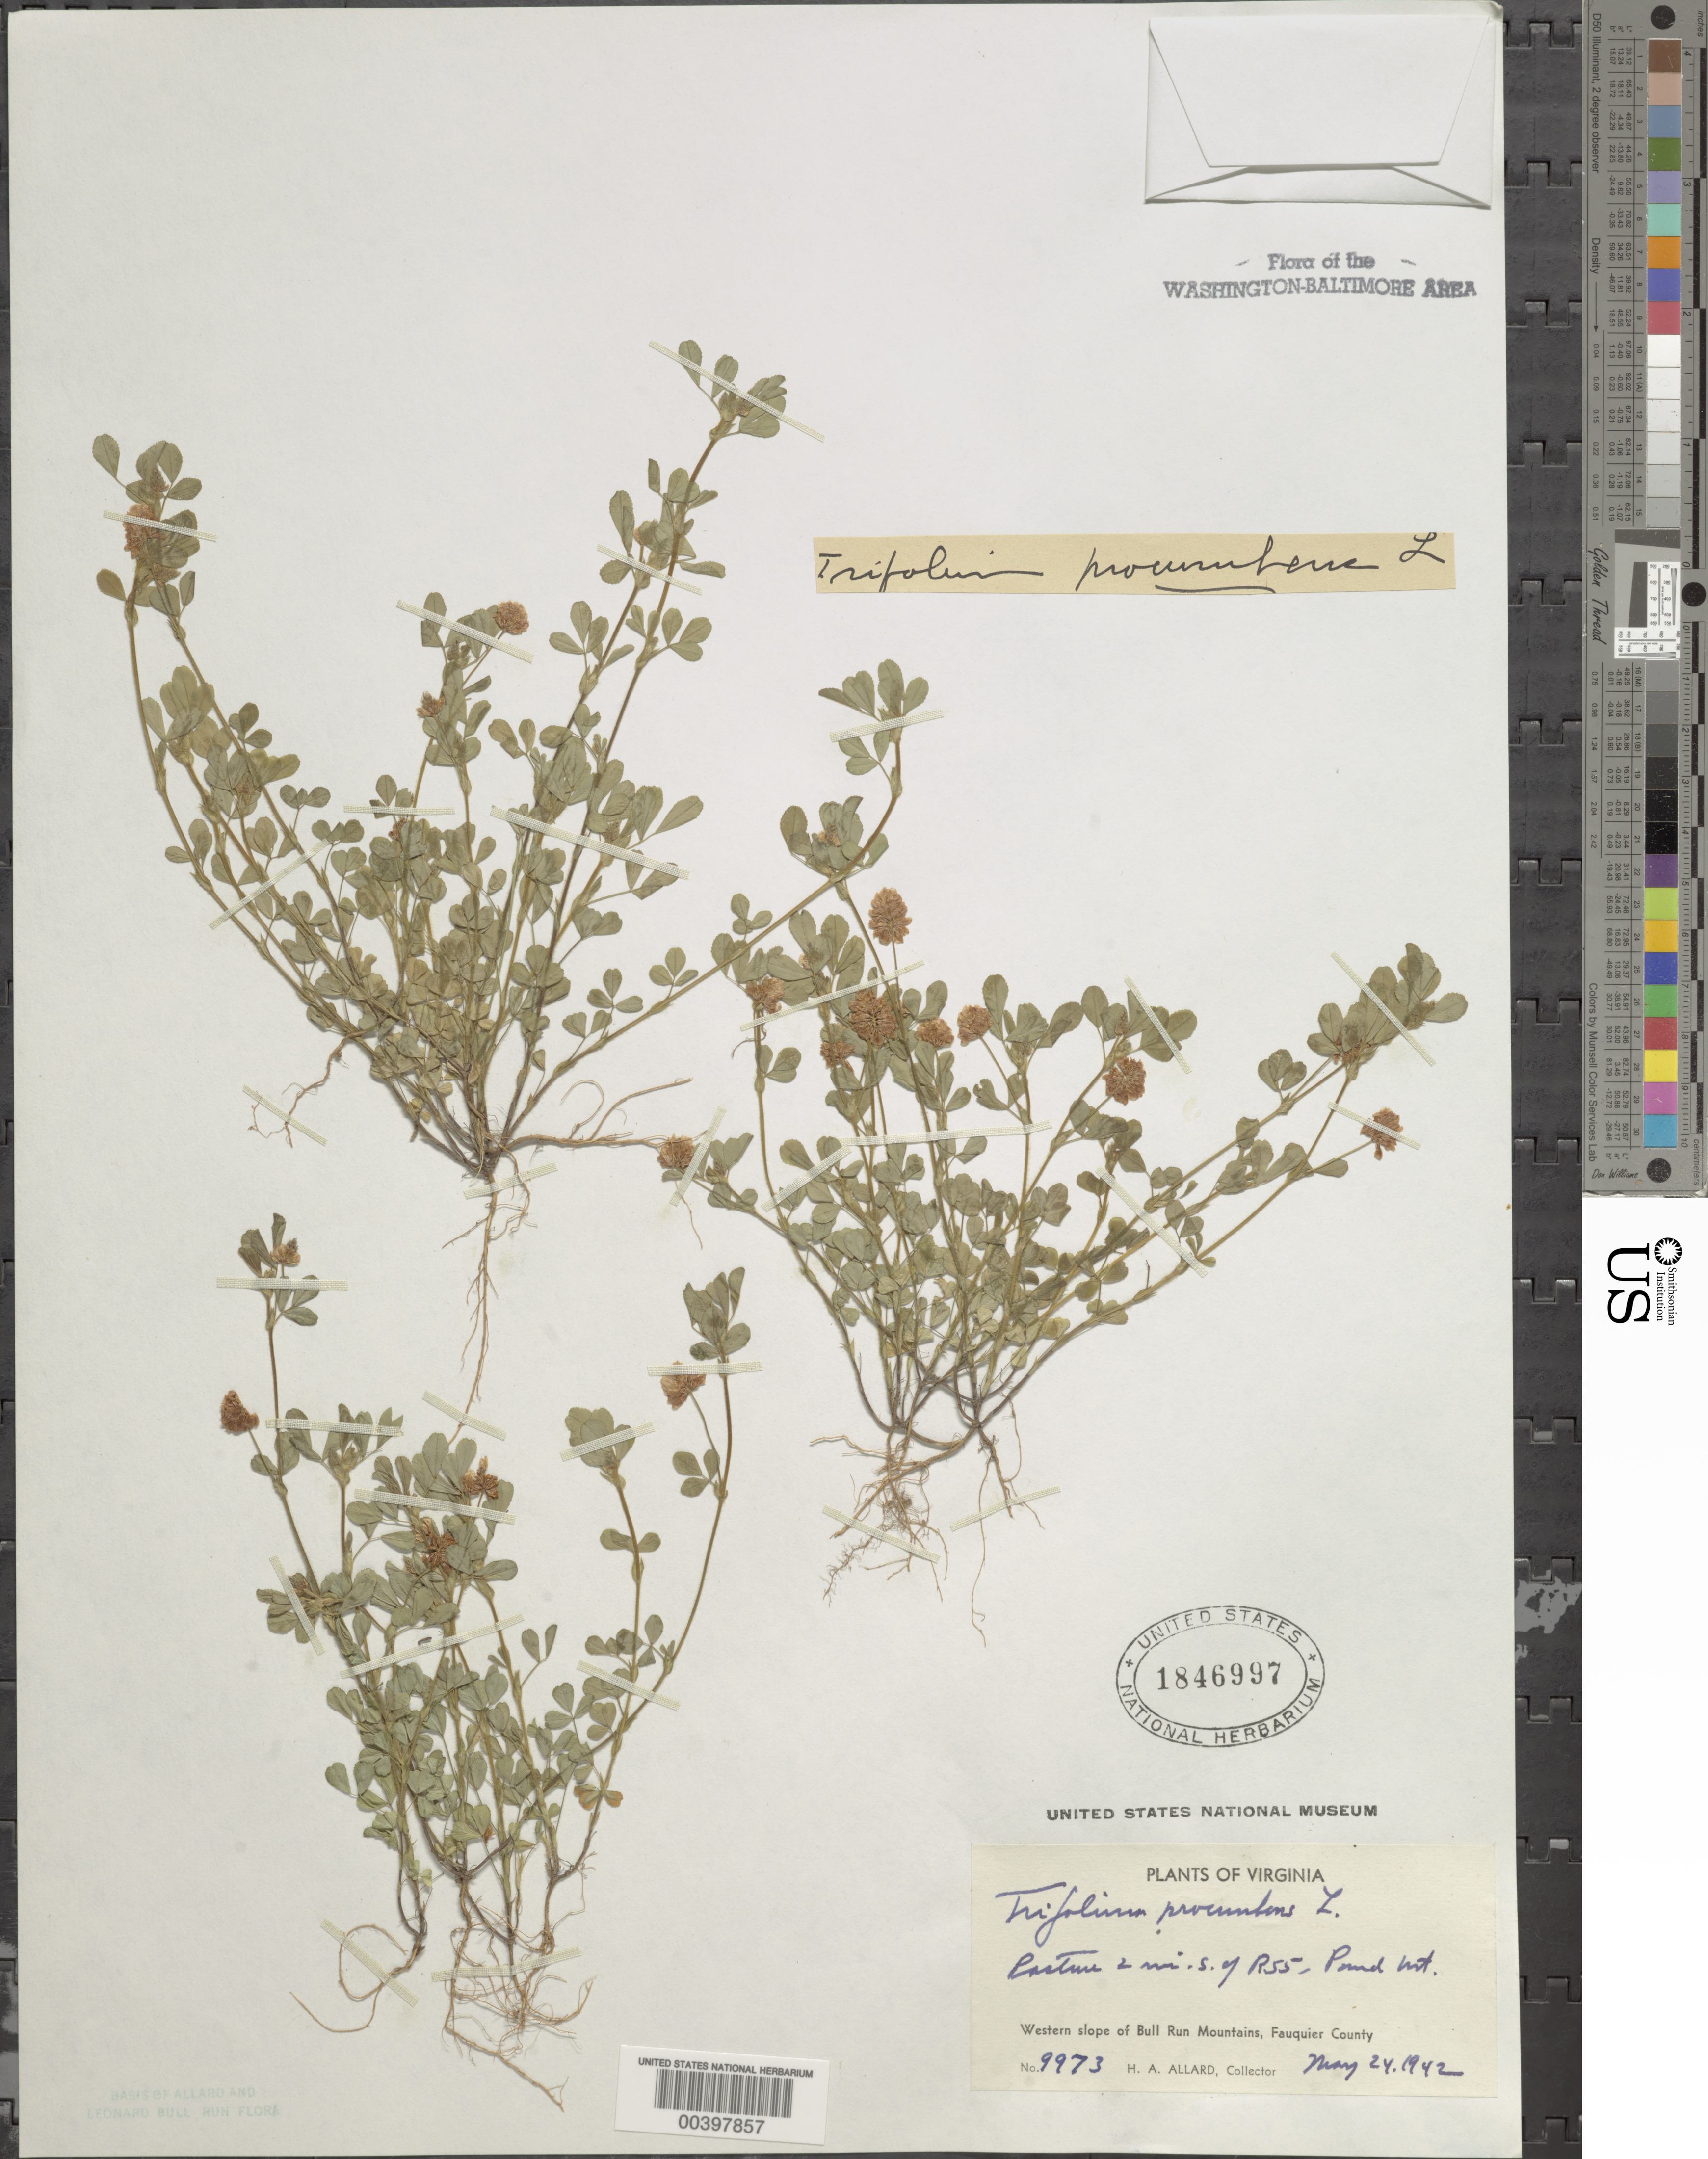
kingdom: Plantae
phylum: Tracheophyta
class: Magnoliopsida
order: Fabales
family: Fabaceae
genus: Trifolium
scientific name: Trifolium campestre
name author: Schreb.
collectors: H. A. Allard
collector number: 9973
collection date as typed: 24 May 1942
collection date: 1942-05-24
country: United States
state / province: Virginia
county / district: Fauquier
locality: South of Route 55, Pond Mts. Bull Run Mts.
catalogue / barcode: US 1846997